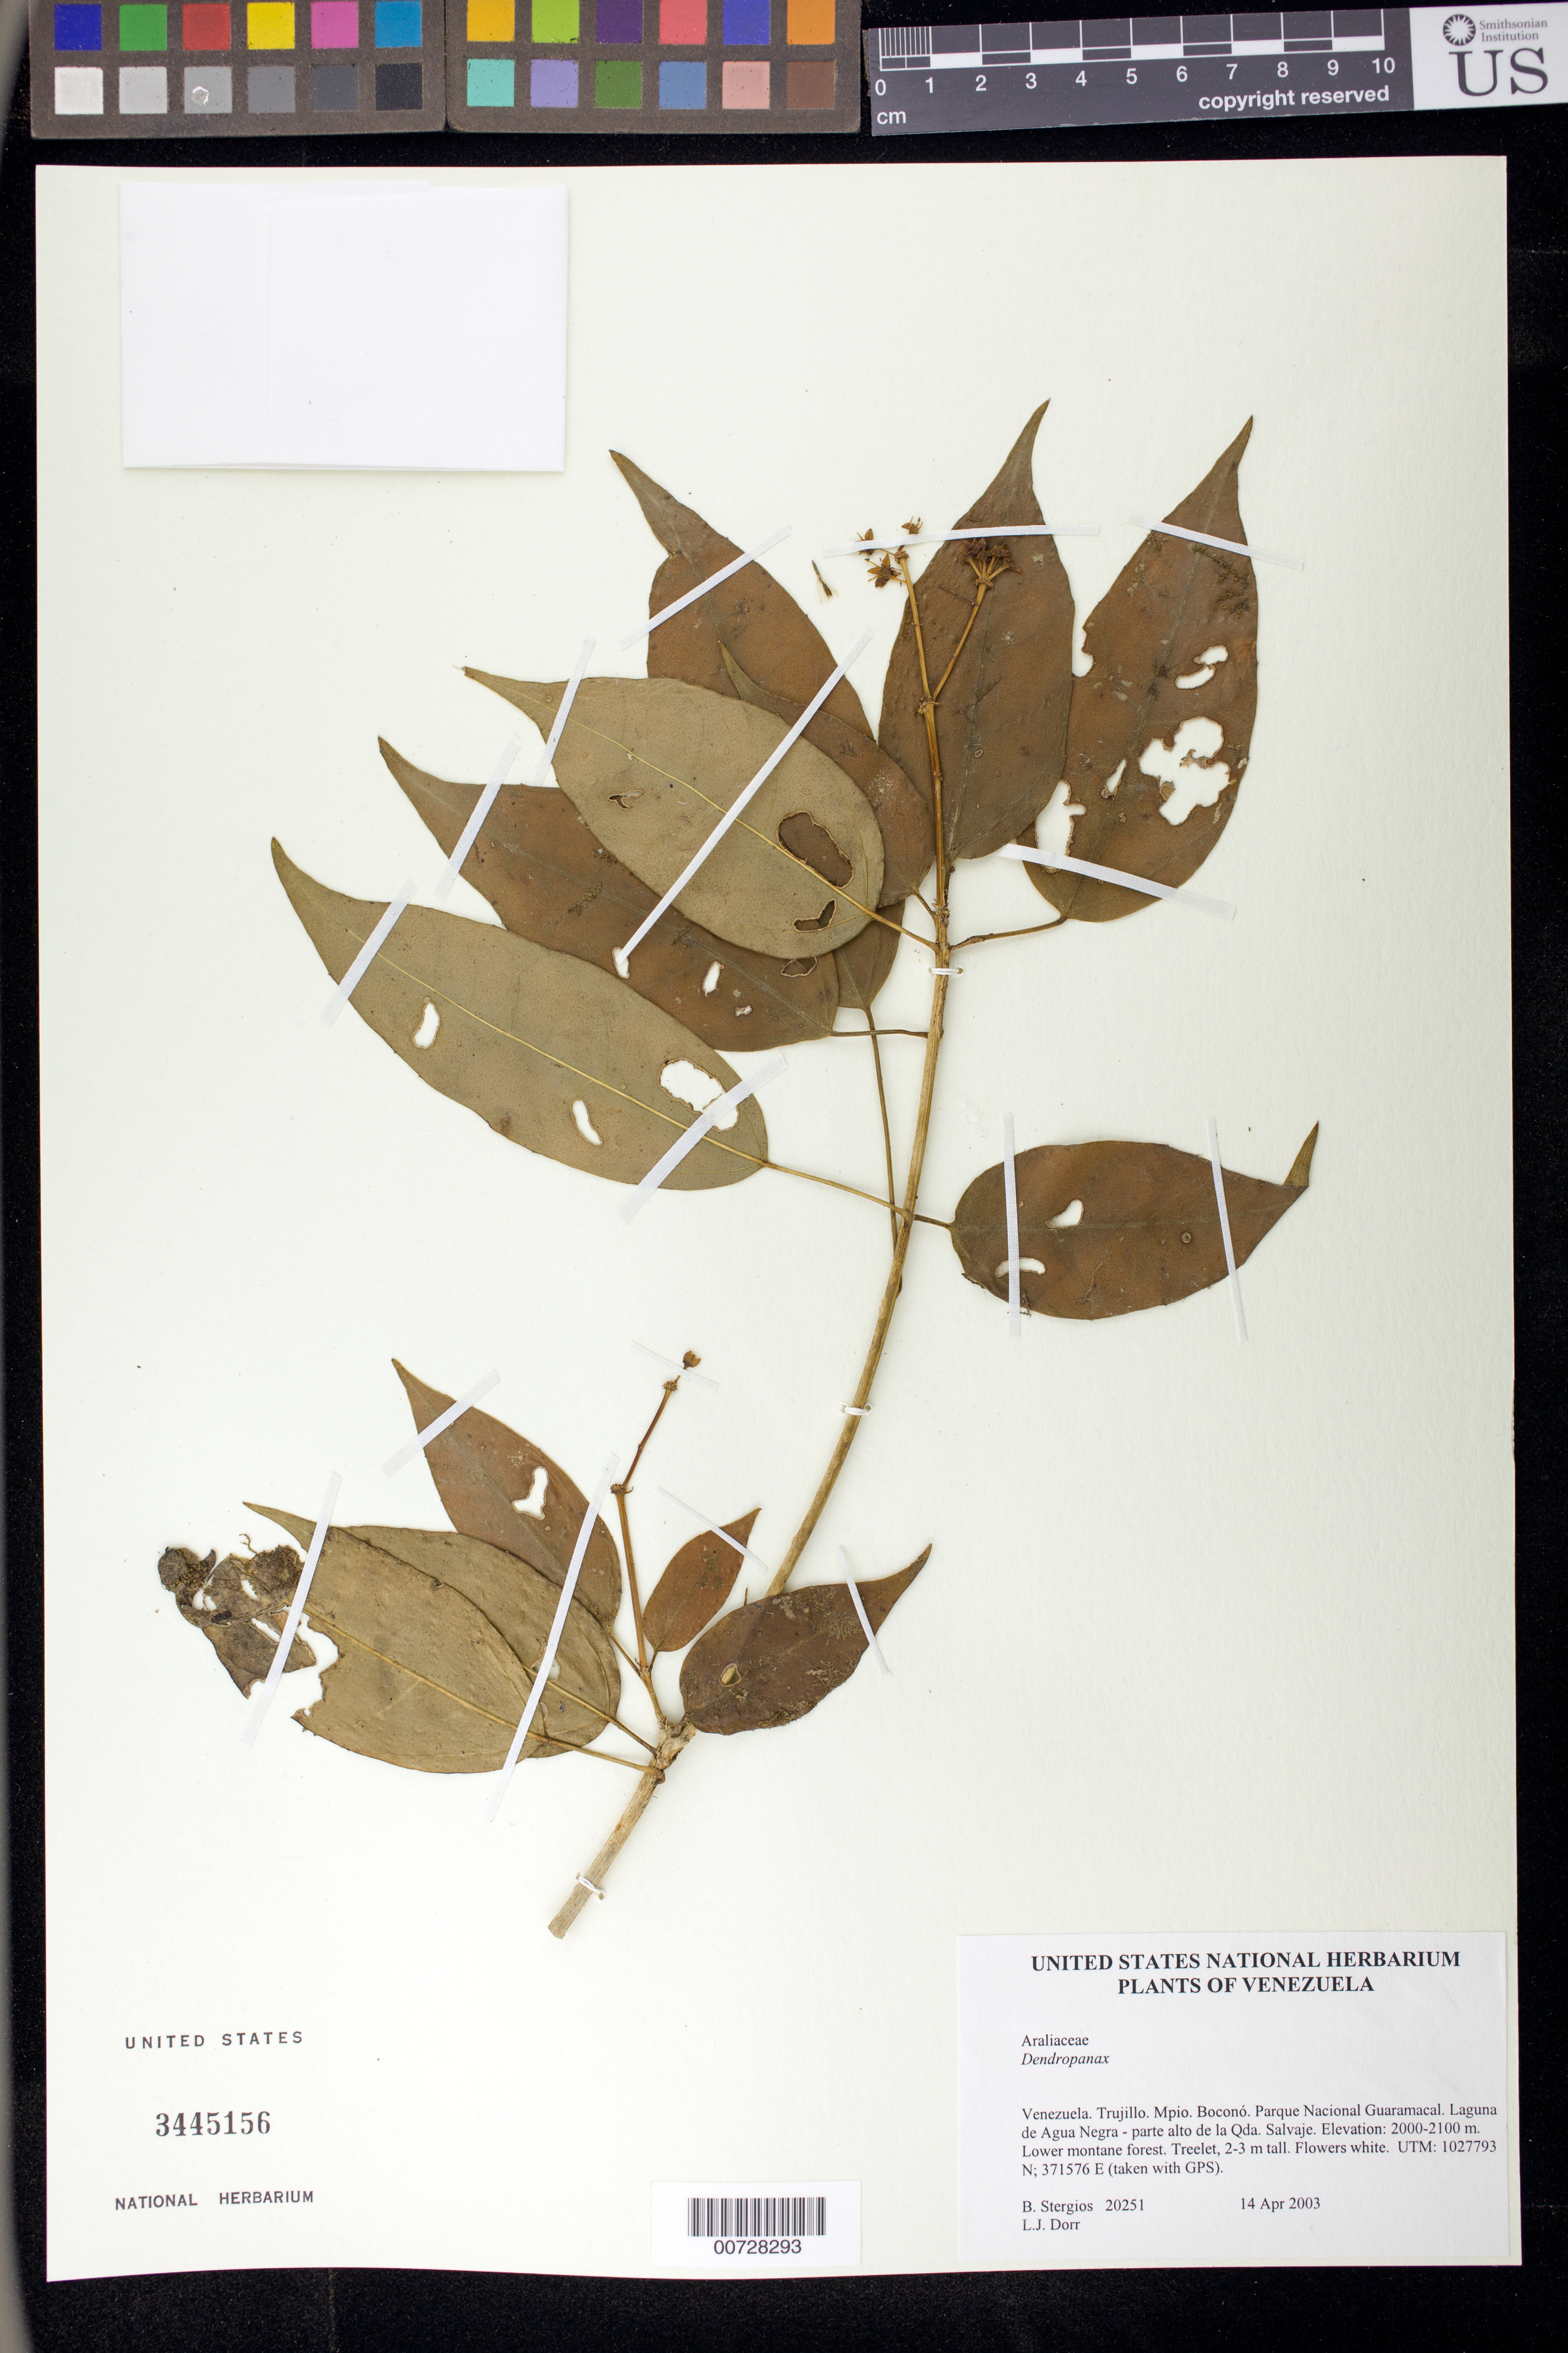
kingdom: Plantae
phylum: Tracheophyta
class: Magnoliopsida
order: Apiales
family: Araliaceae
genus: Dendropanax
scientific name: Dendropanax sp.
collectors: B. G. Stergios & L. J. Dorr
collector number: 20251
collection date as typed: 14 Apr 2003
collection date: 2003-04-14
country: Venezuela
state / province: Trujillo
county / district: Boconó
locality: Parque Nacional Guaramacal. Laguna de Agua Negra - parte alto de la Qda. Salvaje.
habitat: Lower montane forest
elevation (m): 2000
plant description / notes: K, PORT, US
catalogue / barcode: US 3445156